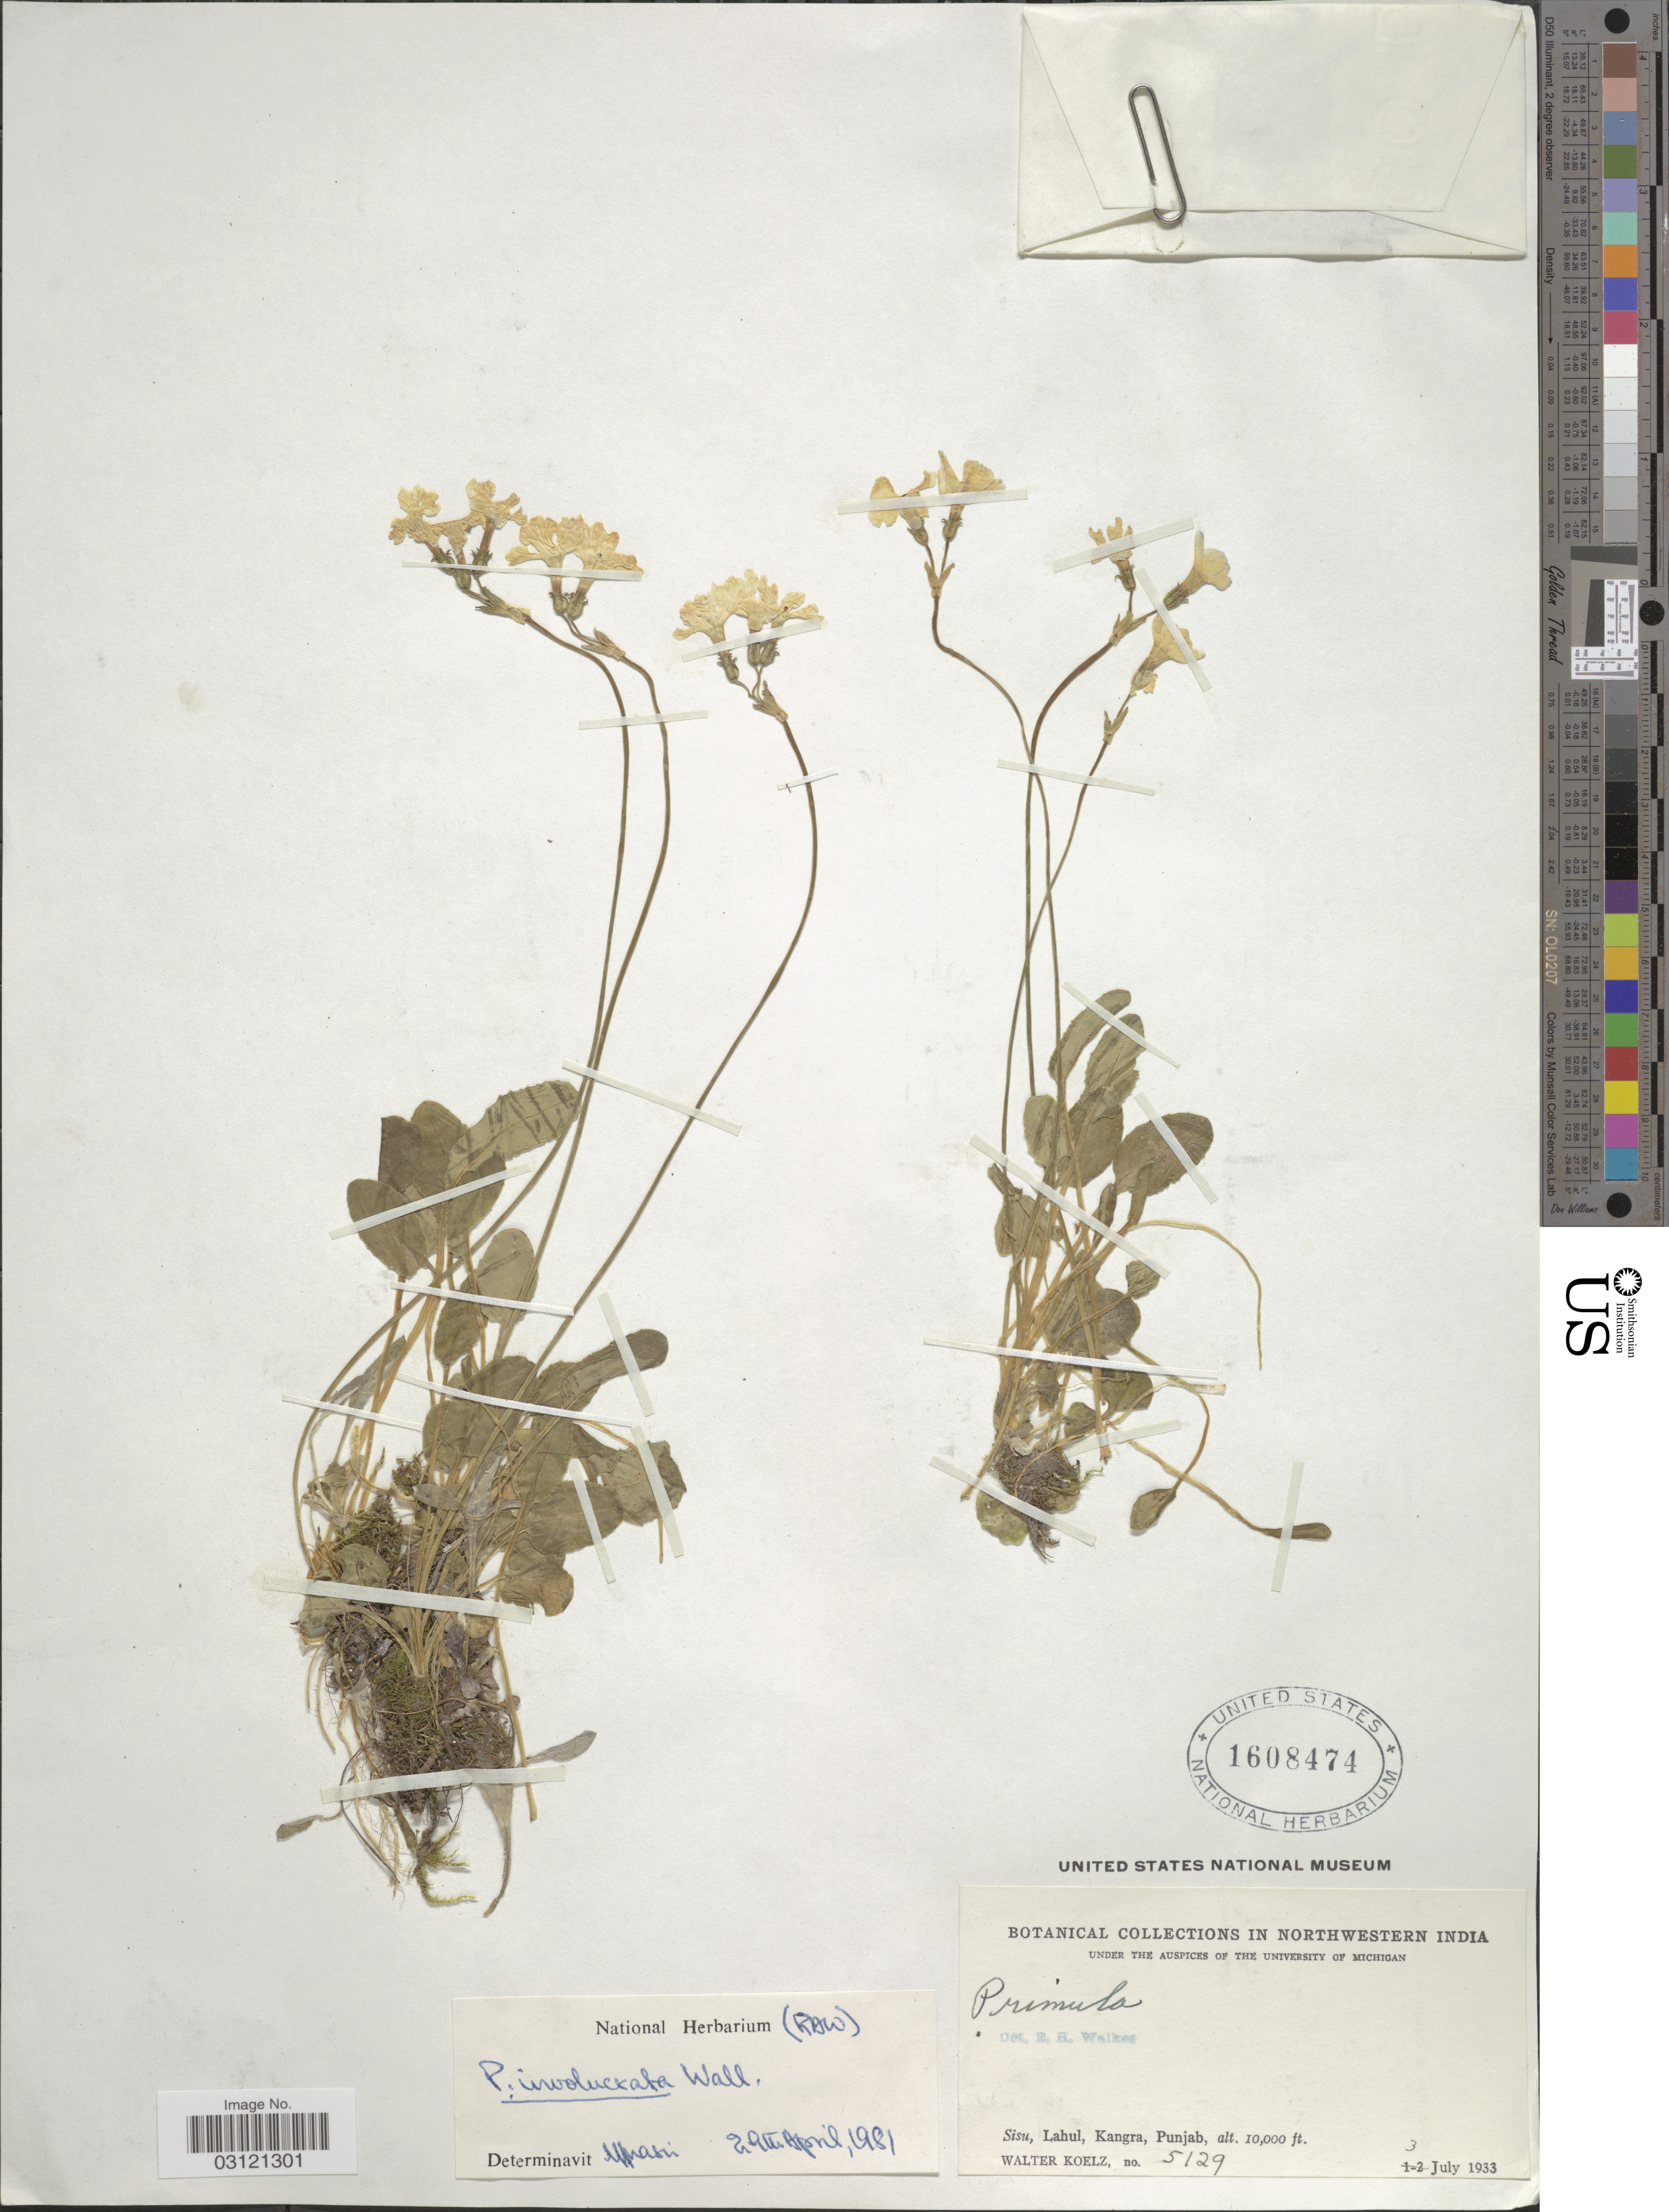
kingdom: Plantae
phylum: Tracheophyta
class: Magnoliopsida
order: Ericales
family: Primulaceae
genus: Primula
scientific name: Primula involucrata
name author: Wall. ex Duby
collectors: W. N. Koelz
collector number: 5129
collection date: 1933-07-03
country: India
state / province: Punjab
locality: Northwestern India, Sisu, Lahul, Kangra, Punjab.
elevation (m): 3048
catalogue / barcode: US 1608474